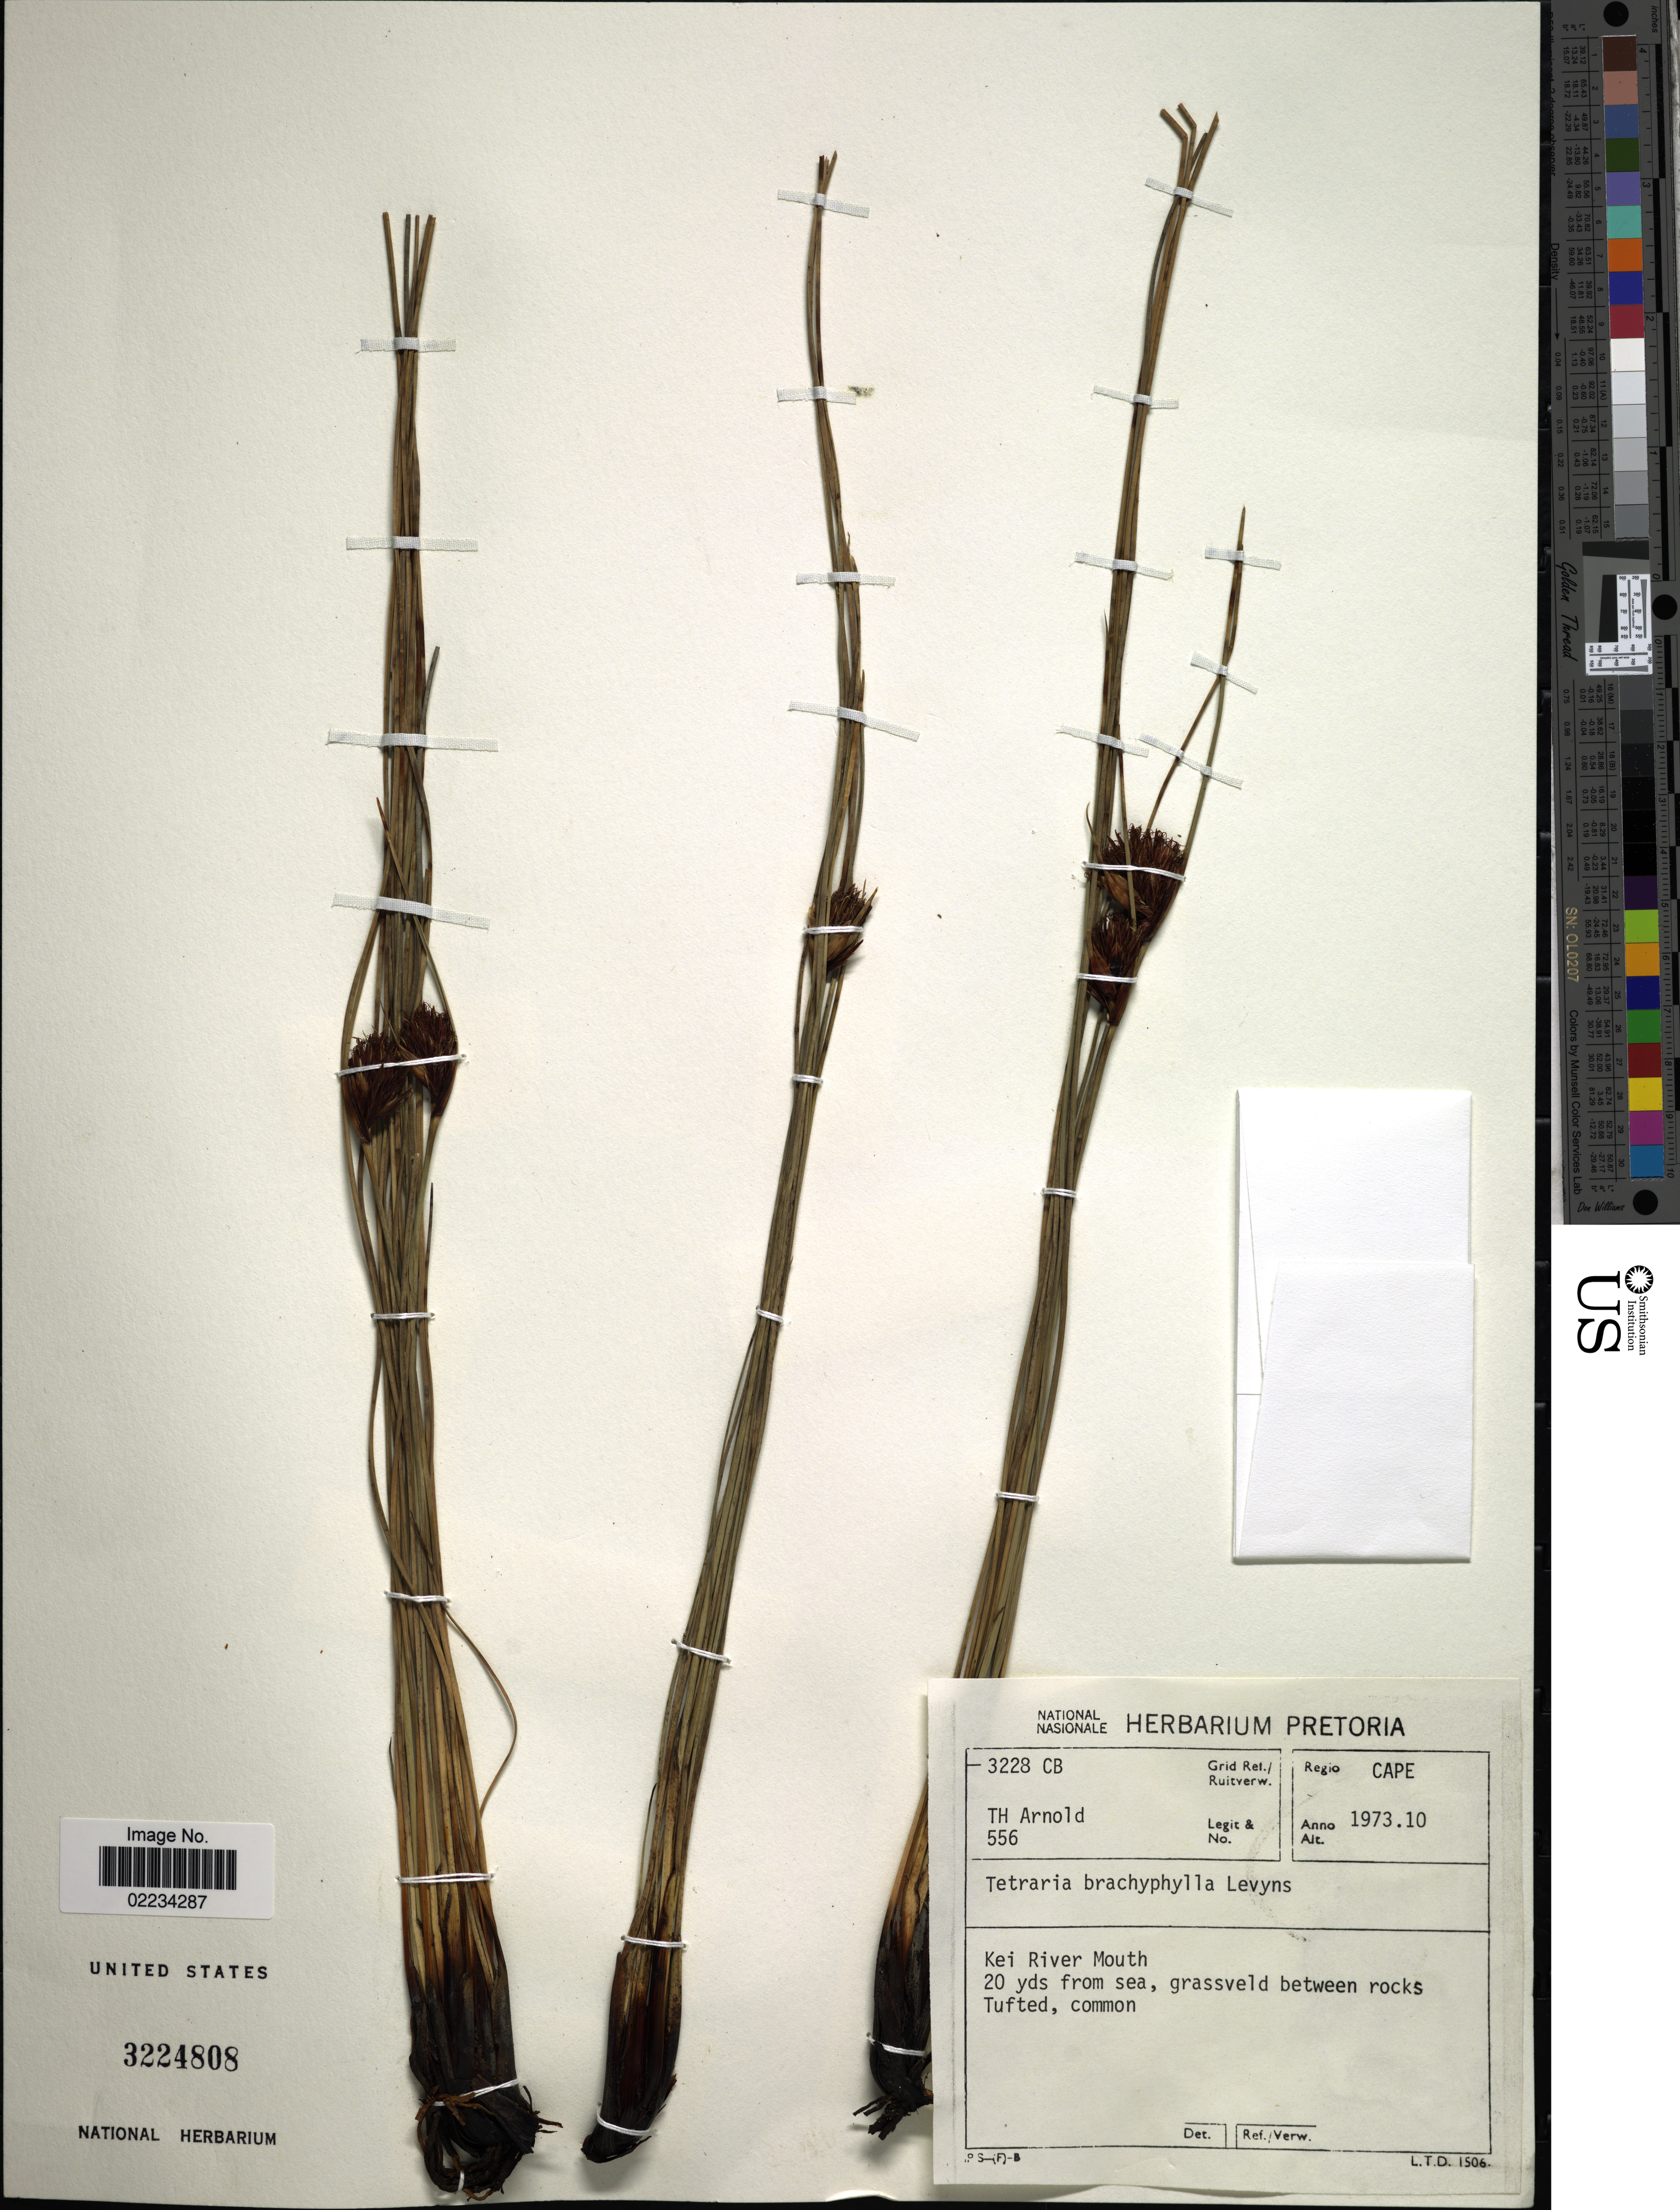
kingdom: Plantae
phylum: Tracheophyta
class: Liliopsida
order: Poales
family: Cyperaceae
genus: Schoenus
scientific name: Schoenus nigricans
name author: L.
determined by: Strong, Mark T., (BOT), Smithsonian Institution - National Museum of Natural History (UNITED STATES)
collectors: T. H. Arnold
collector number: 556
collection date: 1973-10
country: South Africa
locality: Regio Cape, Kei River Mouth, 20 yds from sea, grassveld between rocks Tufted, common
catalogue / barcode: US 3224808